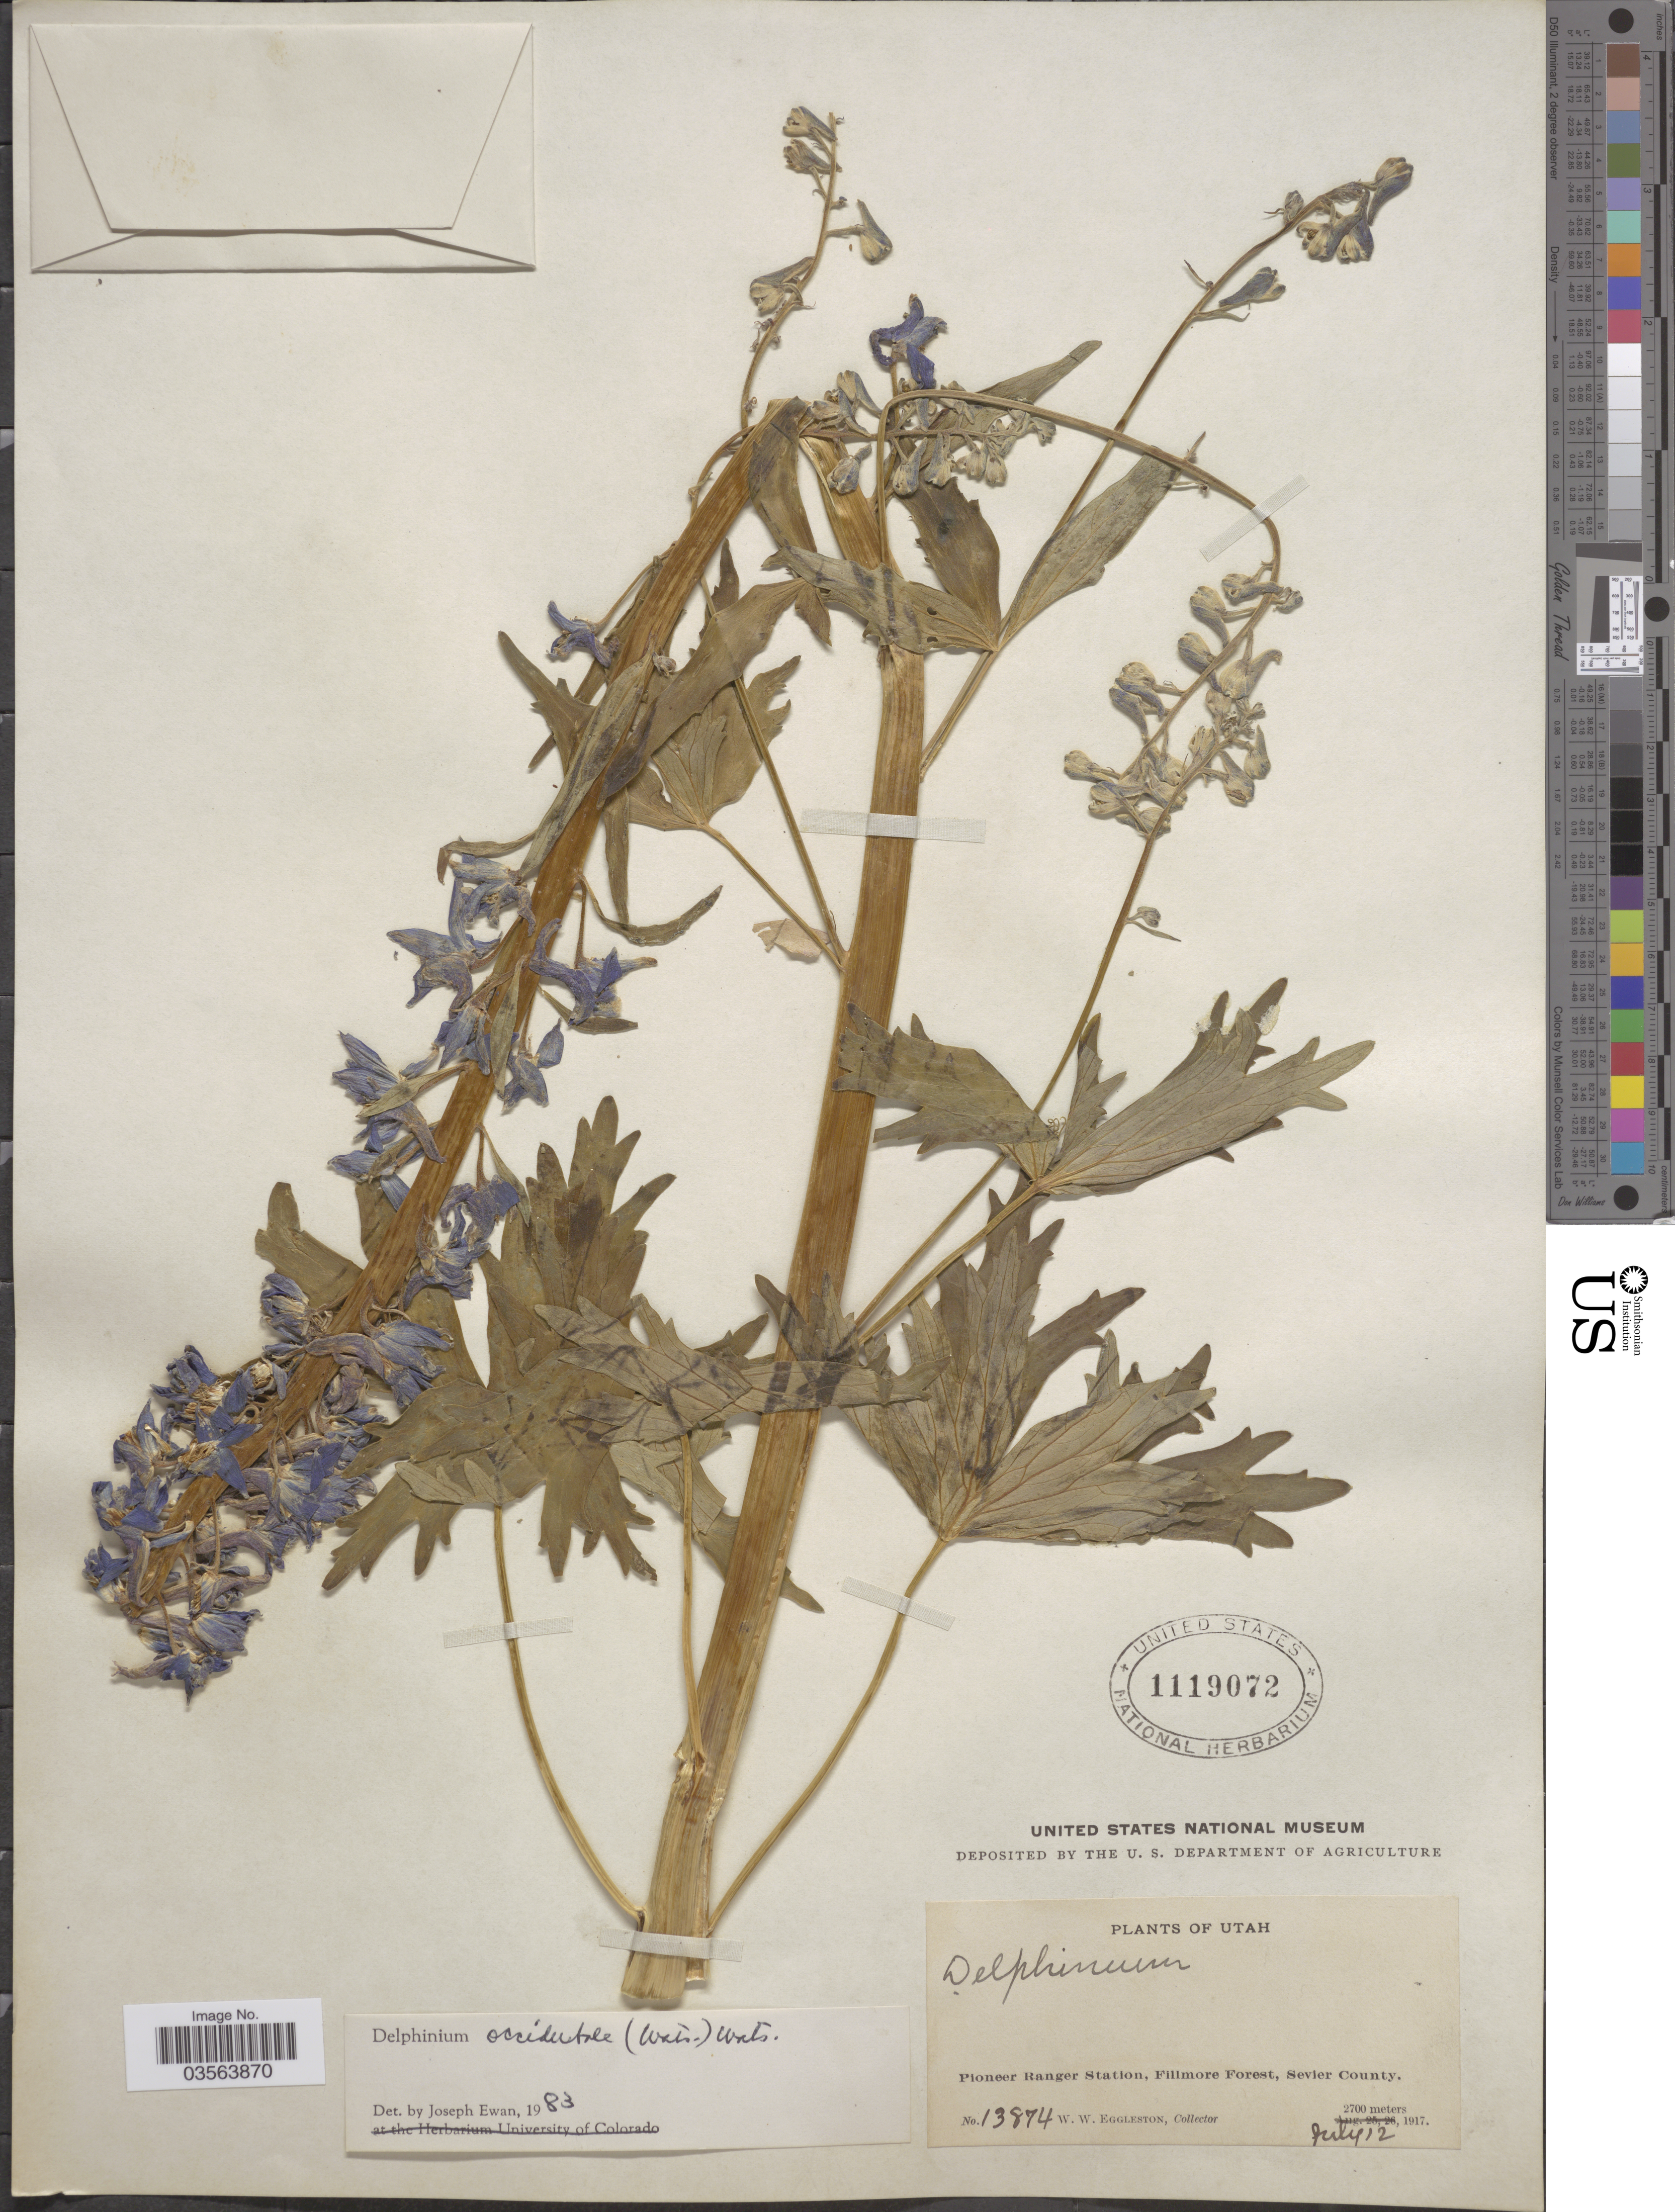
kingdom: Plantae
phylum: Tracheophyta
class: Magnoliopsida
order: Ranunculales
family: Ranunculaceae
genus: Delphinium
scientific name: Delphinium x occidentale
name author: (S. Watson) S. Watson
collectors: W. W. Eggleston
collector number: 13874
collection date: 1917-07-12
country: United States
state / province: Utah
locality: Pioneer Ranger Station, Fillmore Forest, Sevier County.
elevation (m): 2700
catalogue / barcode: US 1119072